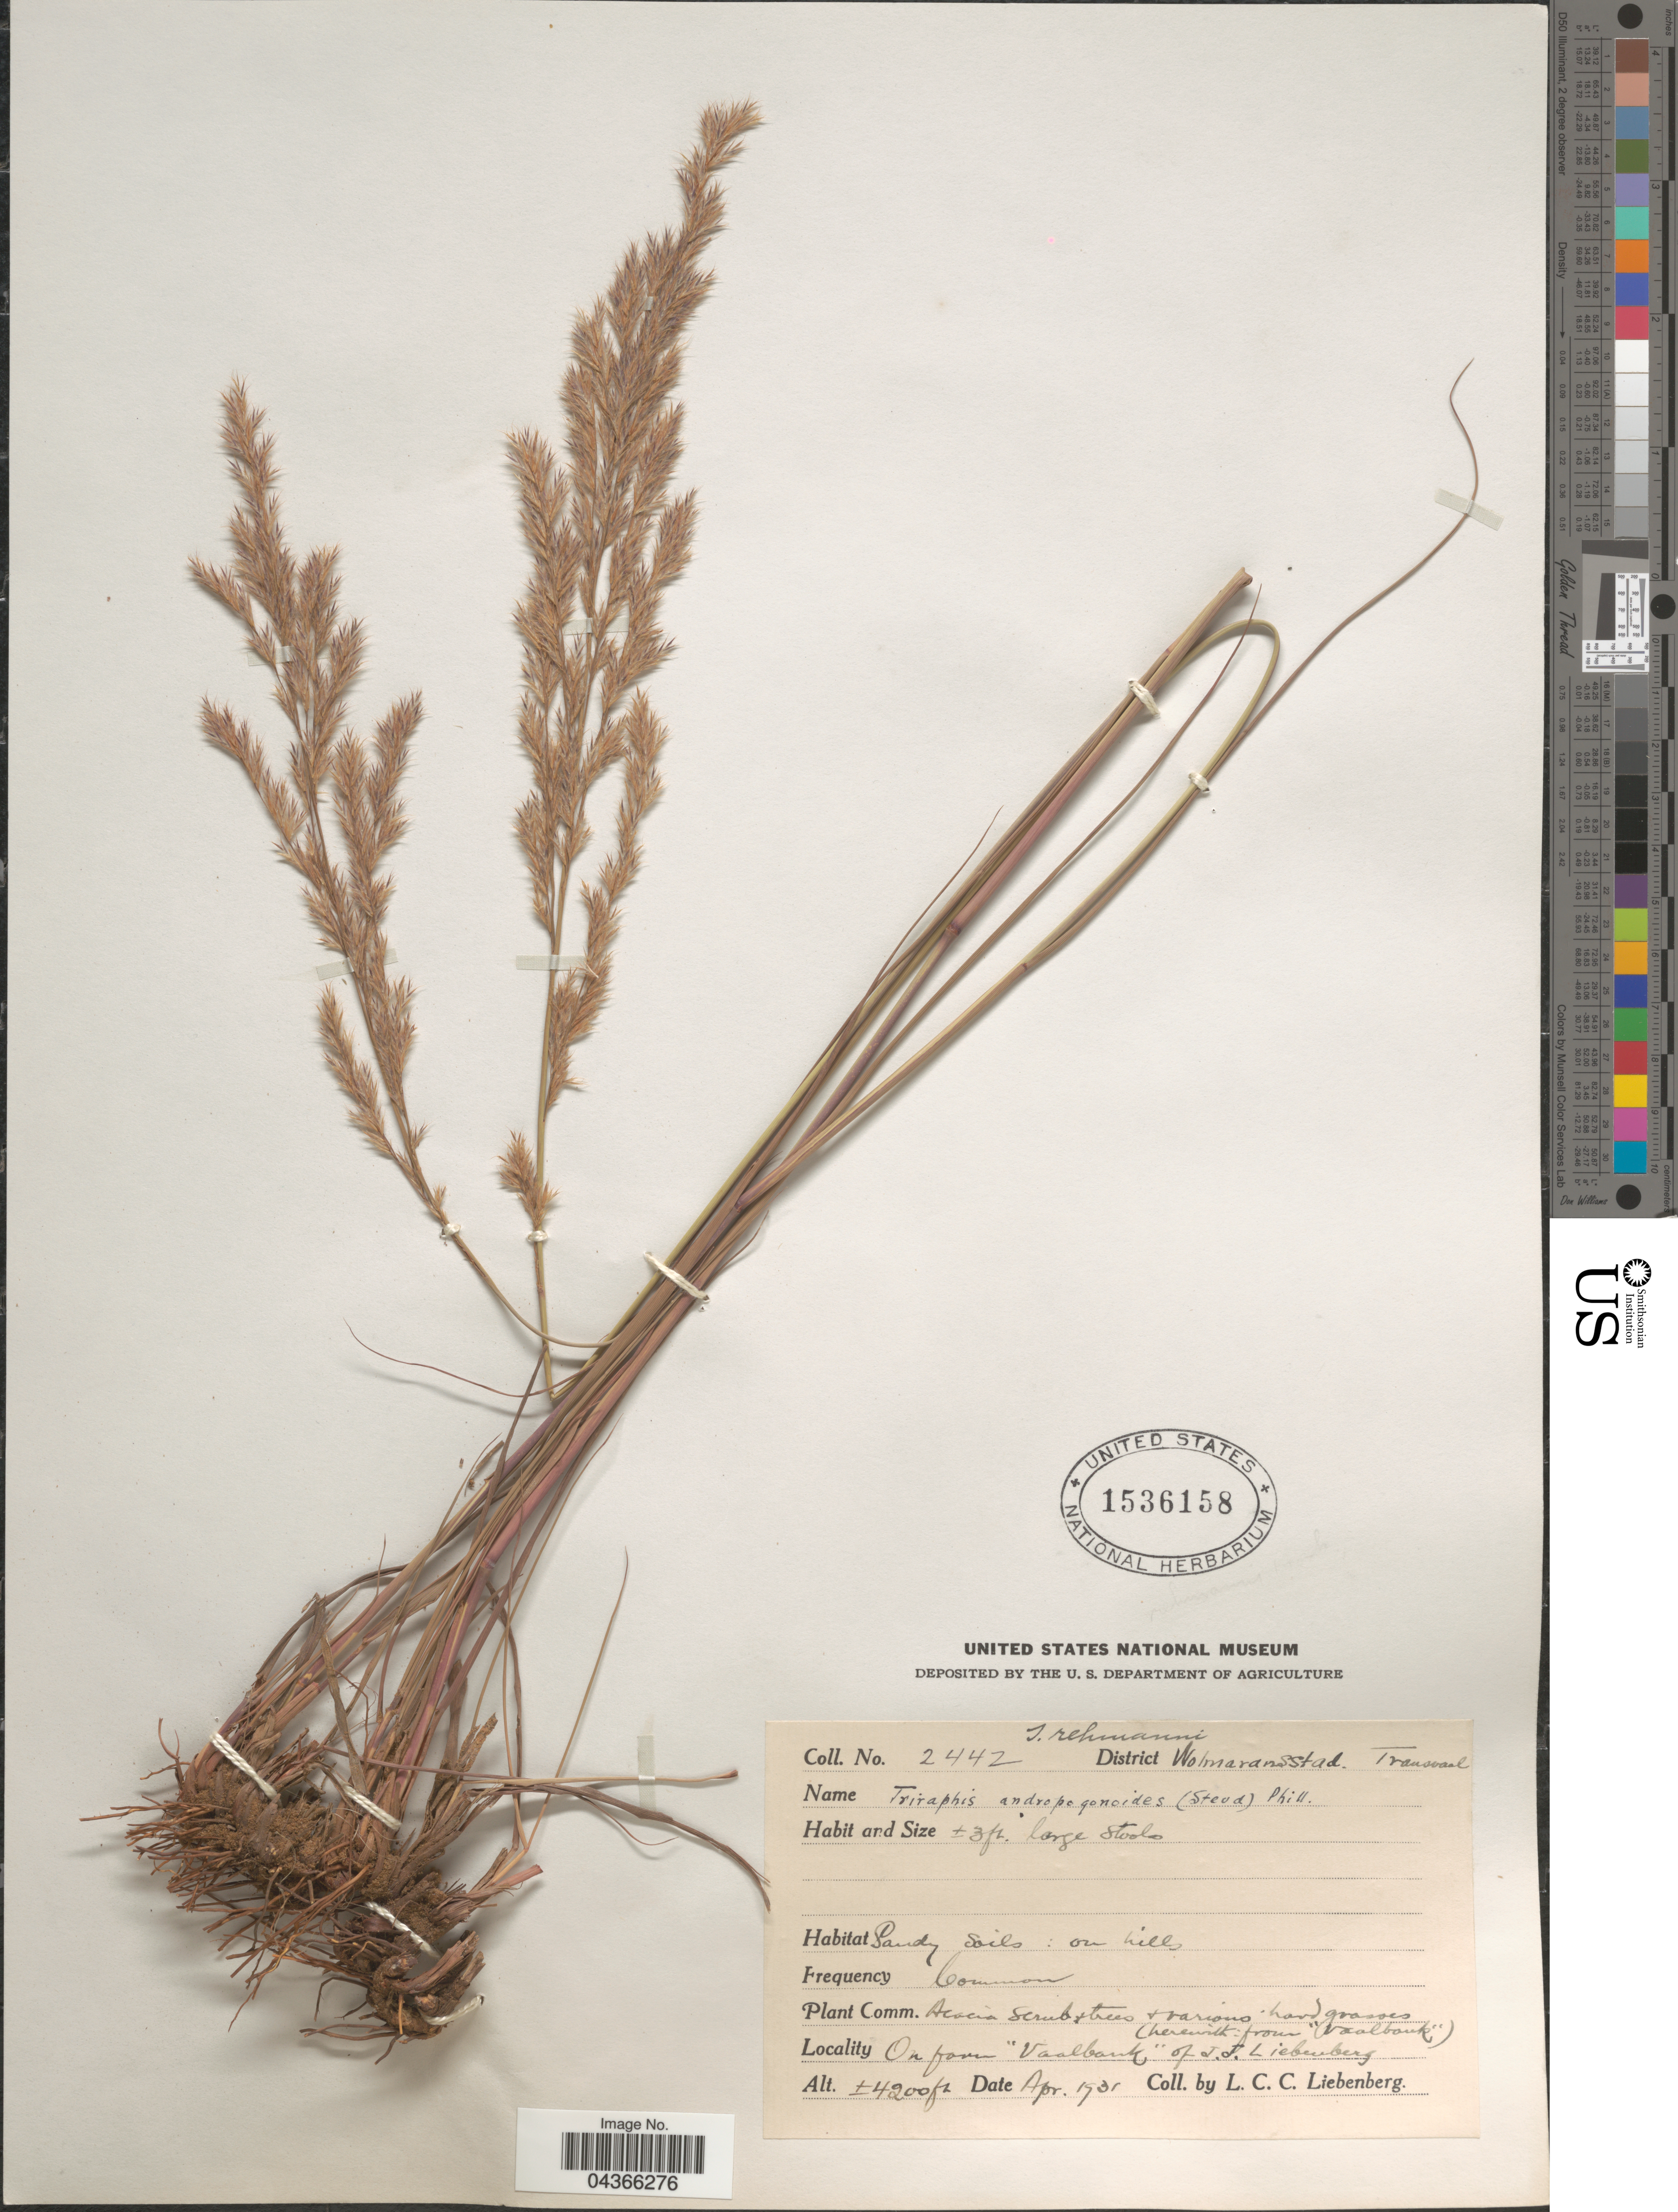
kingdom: Plantae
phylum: Tracheophyta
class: Liliopsida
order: Poales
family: Poaceae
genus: Triraphis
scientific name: Triraphis andropogonoides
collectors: L. Liebenberg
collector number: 2442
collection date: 1931-04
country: South Africa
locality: District Wolmaransstad. Transvaal. On form "Vaalbank" of J.J.L. Liebenberg.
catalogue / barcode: US 1536158